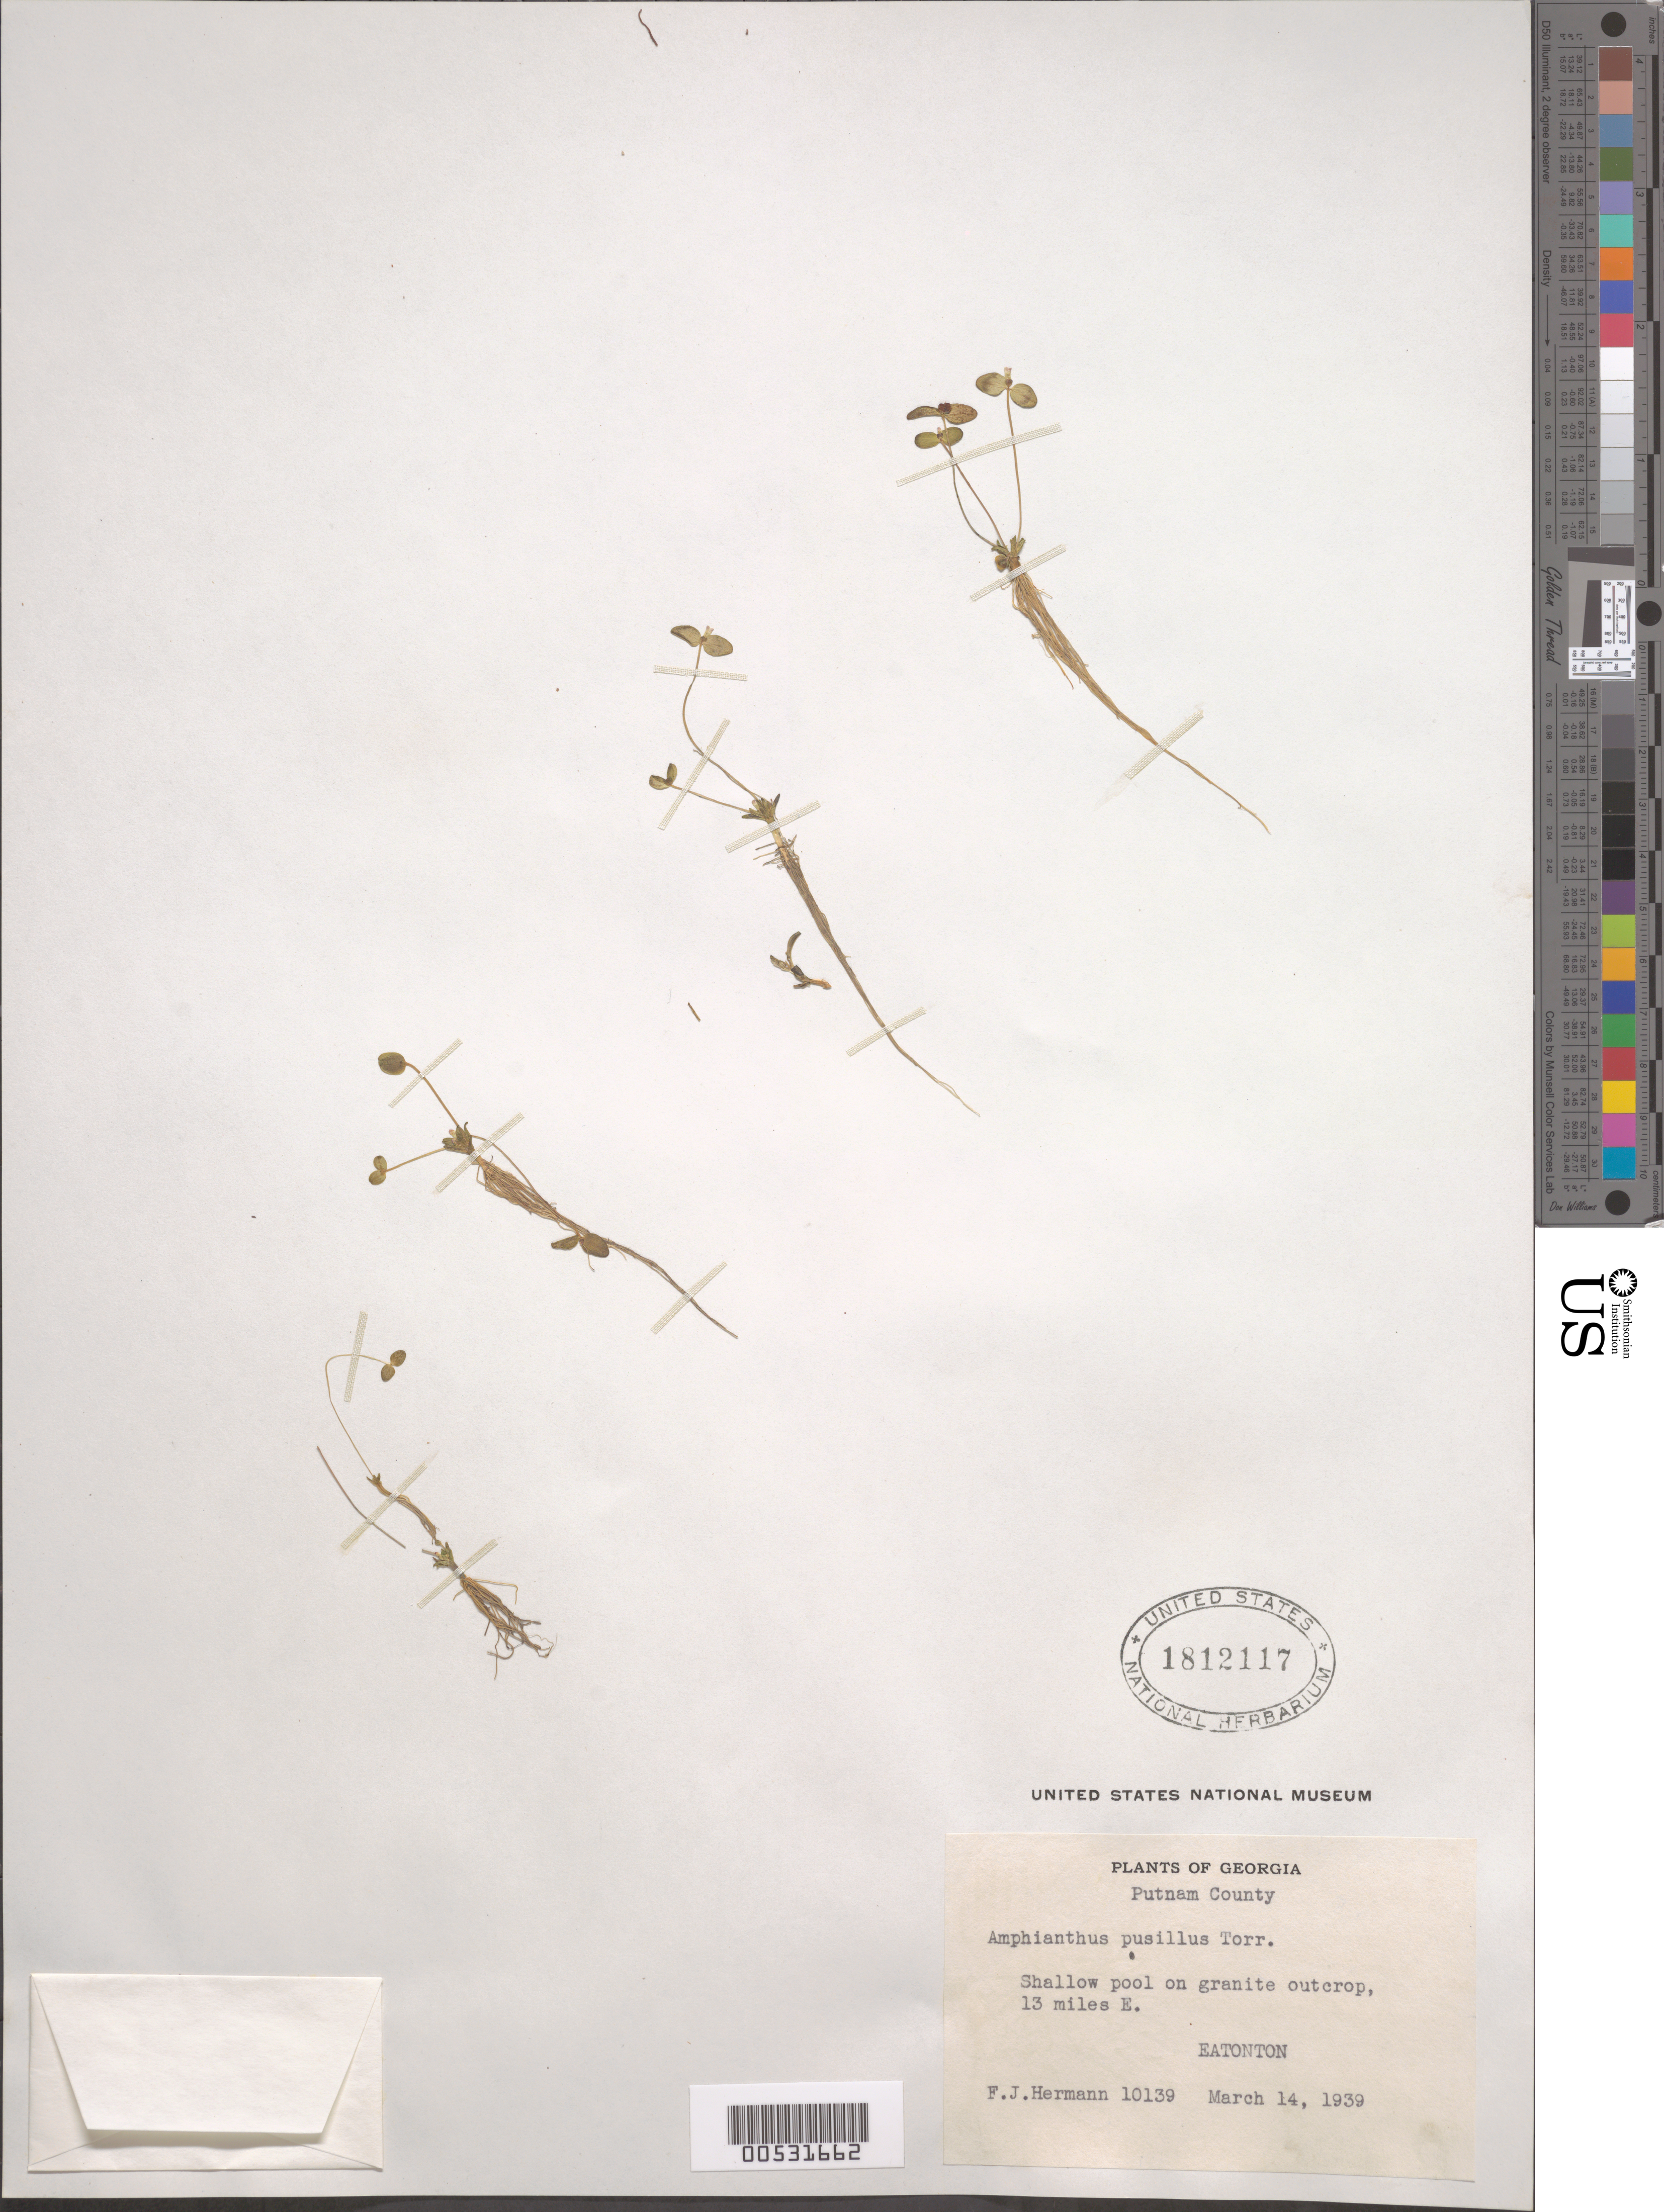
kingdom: Plantae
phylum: Tracheophyta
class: Magnoliopsida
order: Lamiales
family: Plantaginaceae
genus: Amphianthus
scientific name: Amphianthus pusillus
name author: Torr.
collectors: F. J. Hermann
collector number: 10139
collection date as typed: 14 Mar 1939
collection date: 1939-03-14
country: United States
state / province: Georgia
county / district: Putnam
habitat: Shallow pool.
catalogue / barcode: US 1812117